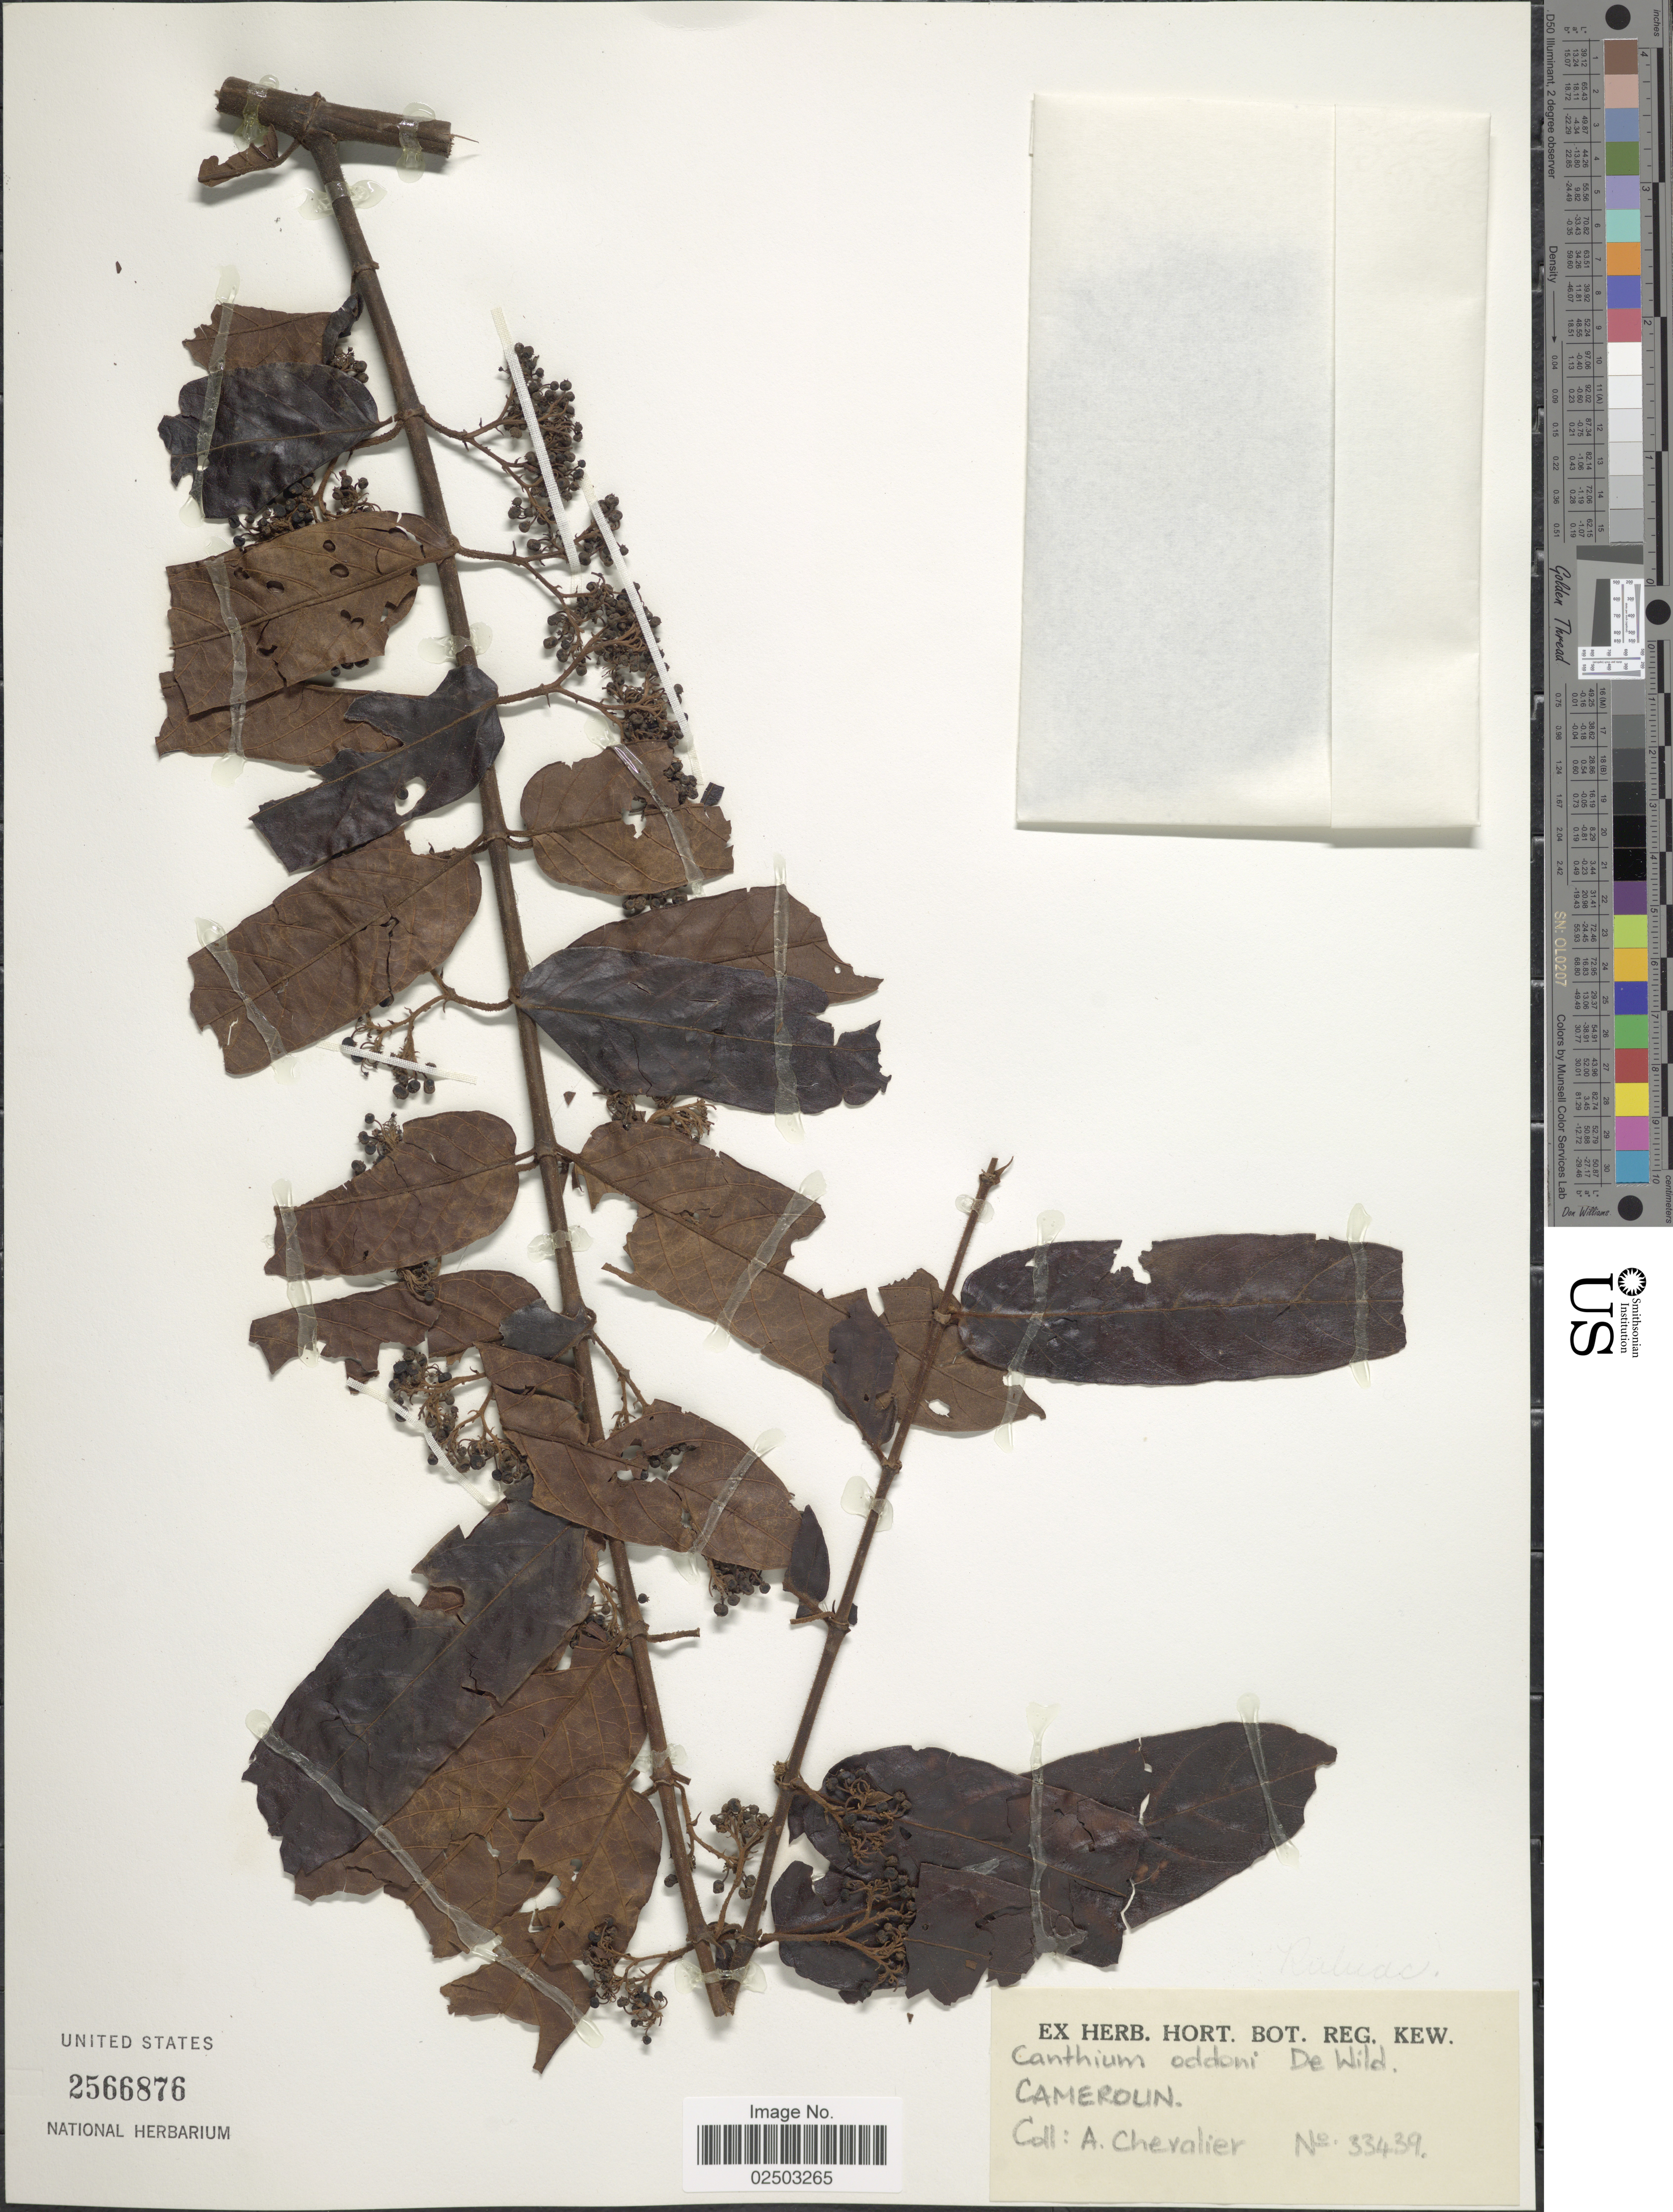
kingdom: Plantae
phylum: Tracheophyta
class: Magnoliopsida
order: Gentianales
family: Rubiaceae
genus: Canthium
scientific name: Canthium oddonii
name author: (De Wild.) C.M. Evrard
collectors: A. J. Chevalier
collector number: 33439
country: Cameroon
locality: Cameroun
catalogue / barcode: US 2566876